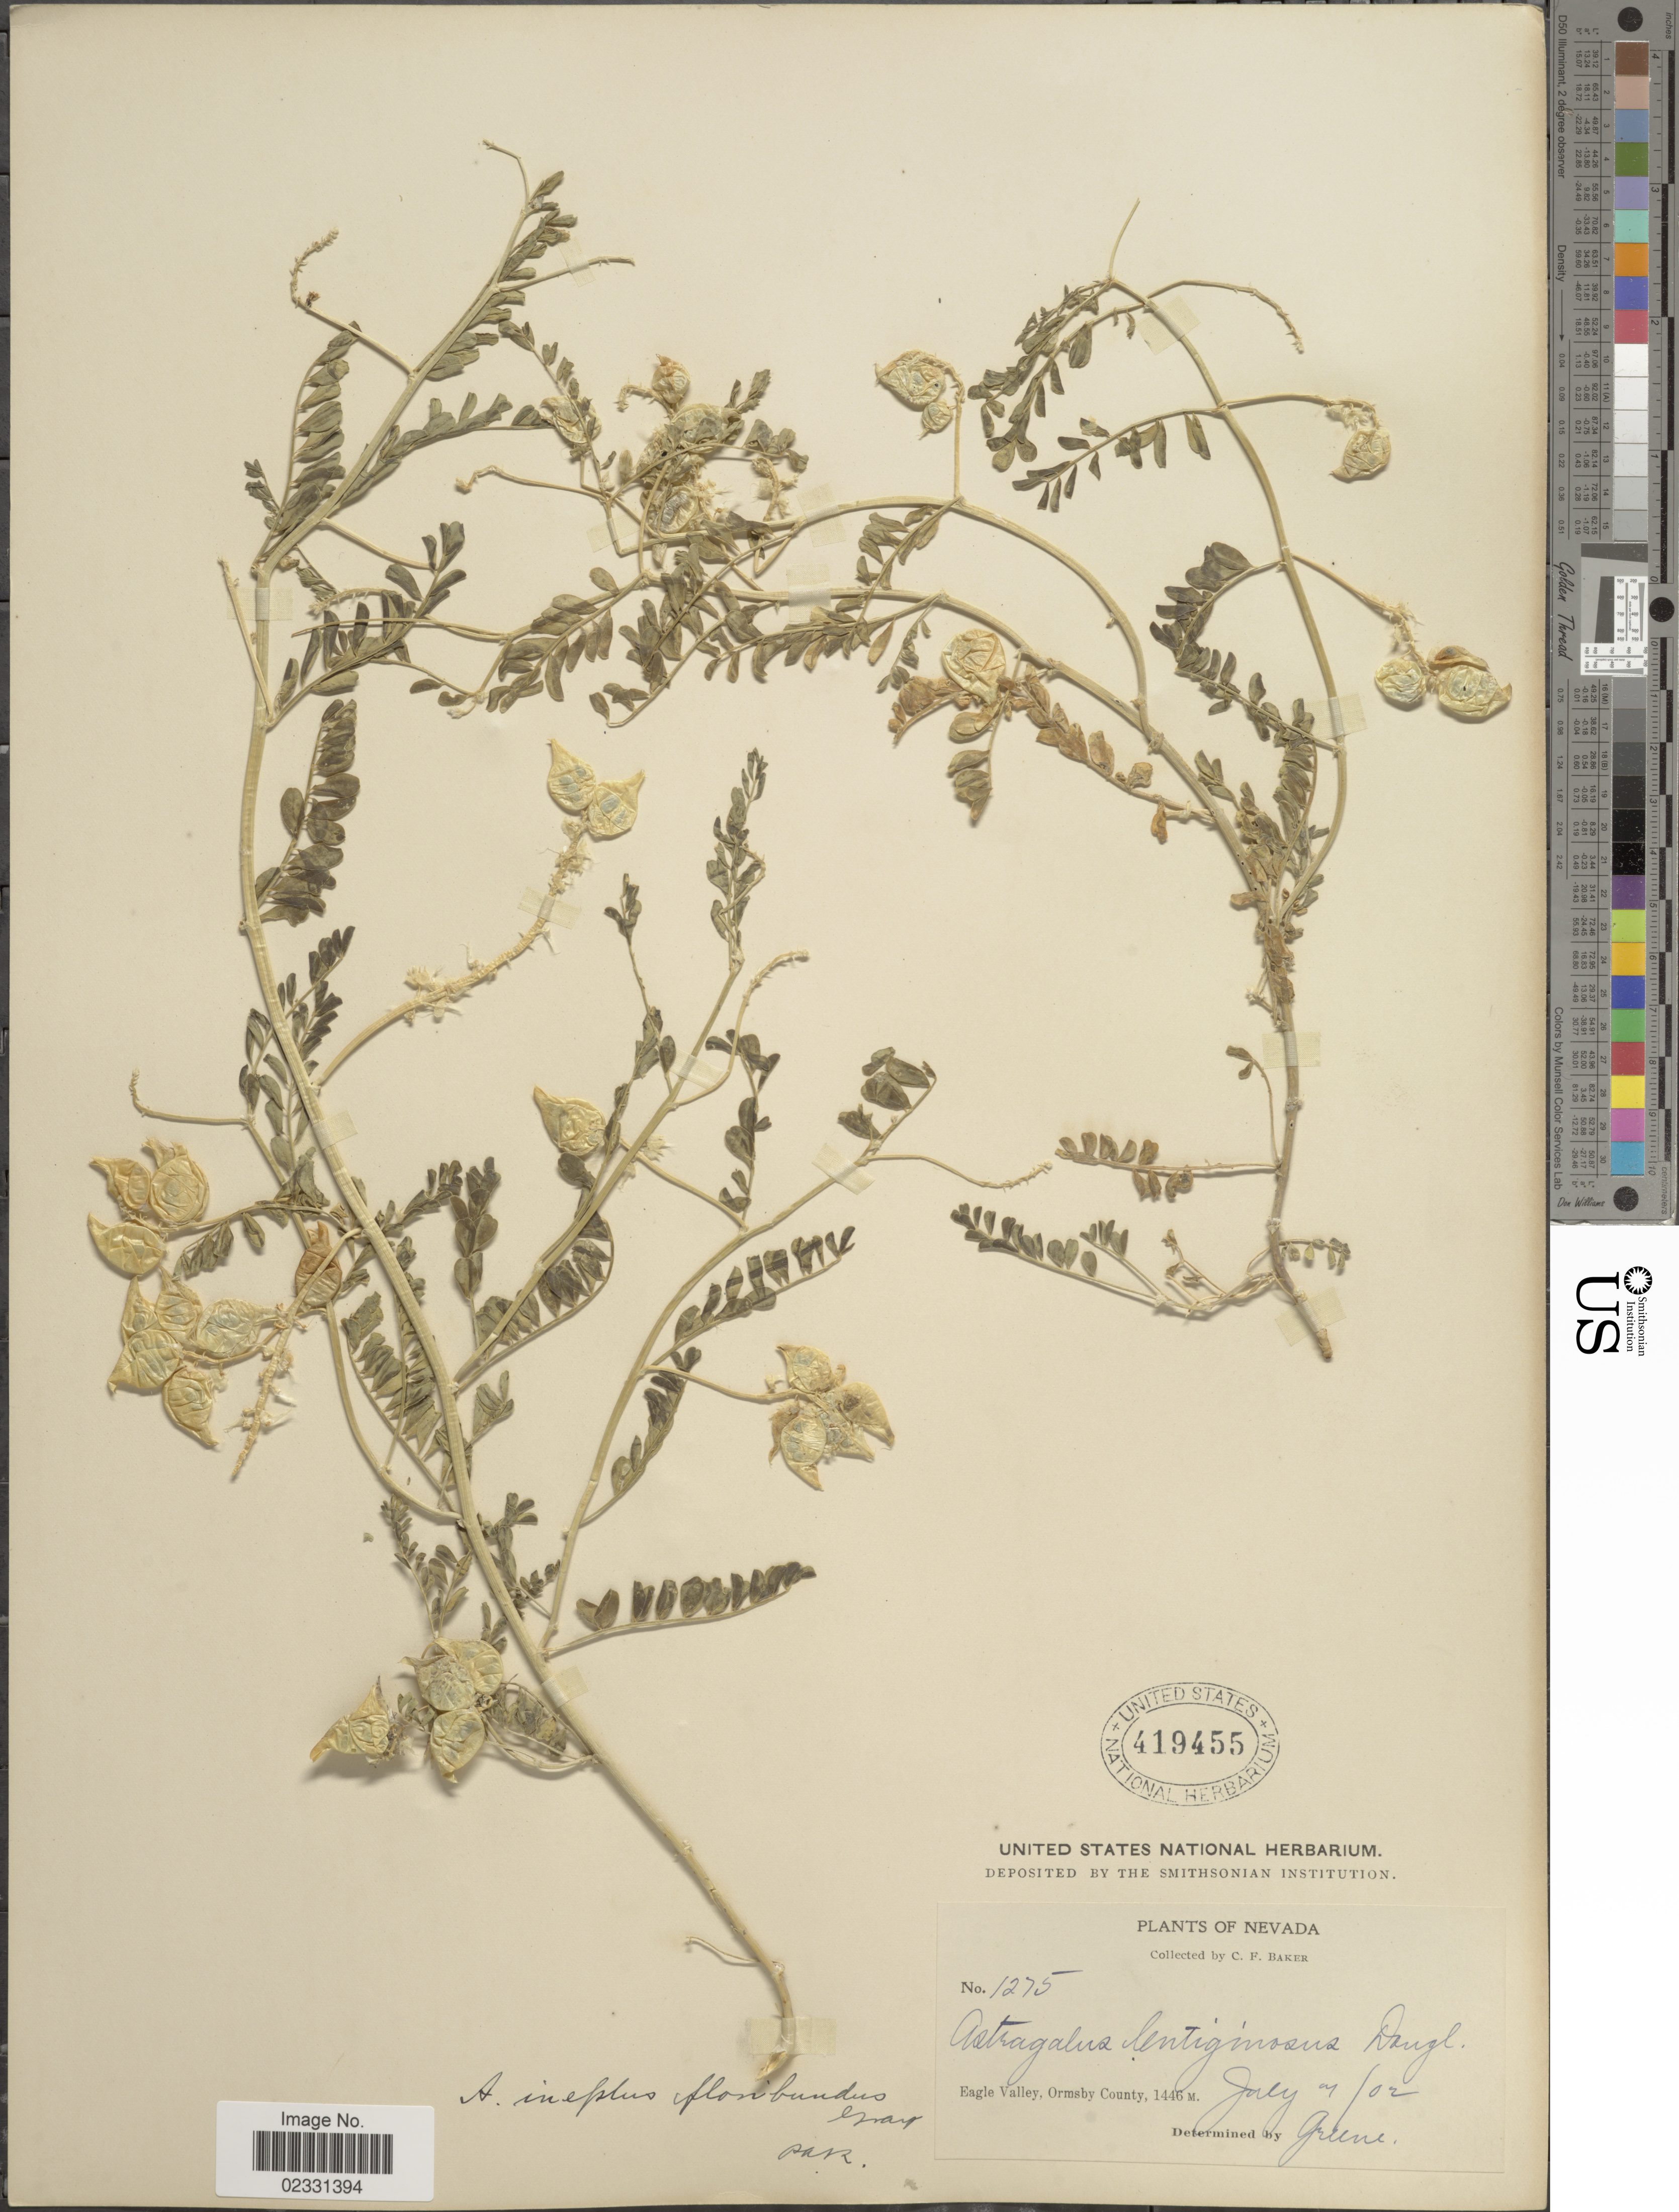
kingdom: Plantae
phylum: Tracheophyta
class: Magnoliopsida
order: Fabales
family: Fabaceae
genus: Astragalus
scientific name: Astragalus floribundus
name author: Pall.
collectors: C. F. Baker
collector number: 1275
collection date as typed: Transcribed d/m/y: 4/7/2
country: United States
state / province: Nevada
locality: Eagle Valley. Ormsby County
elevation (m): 1446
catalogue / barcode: US 419455